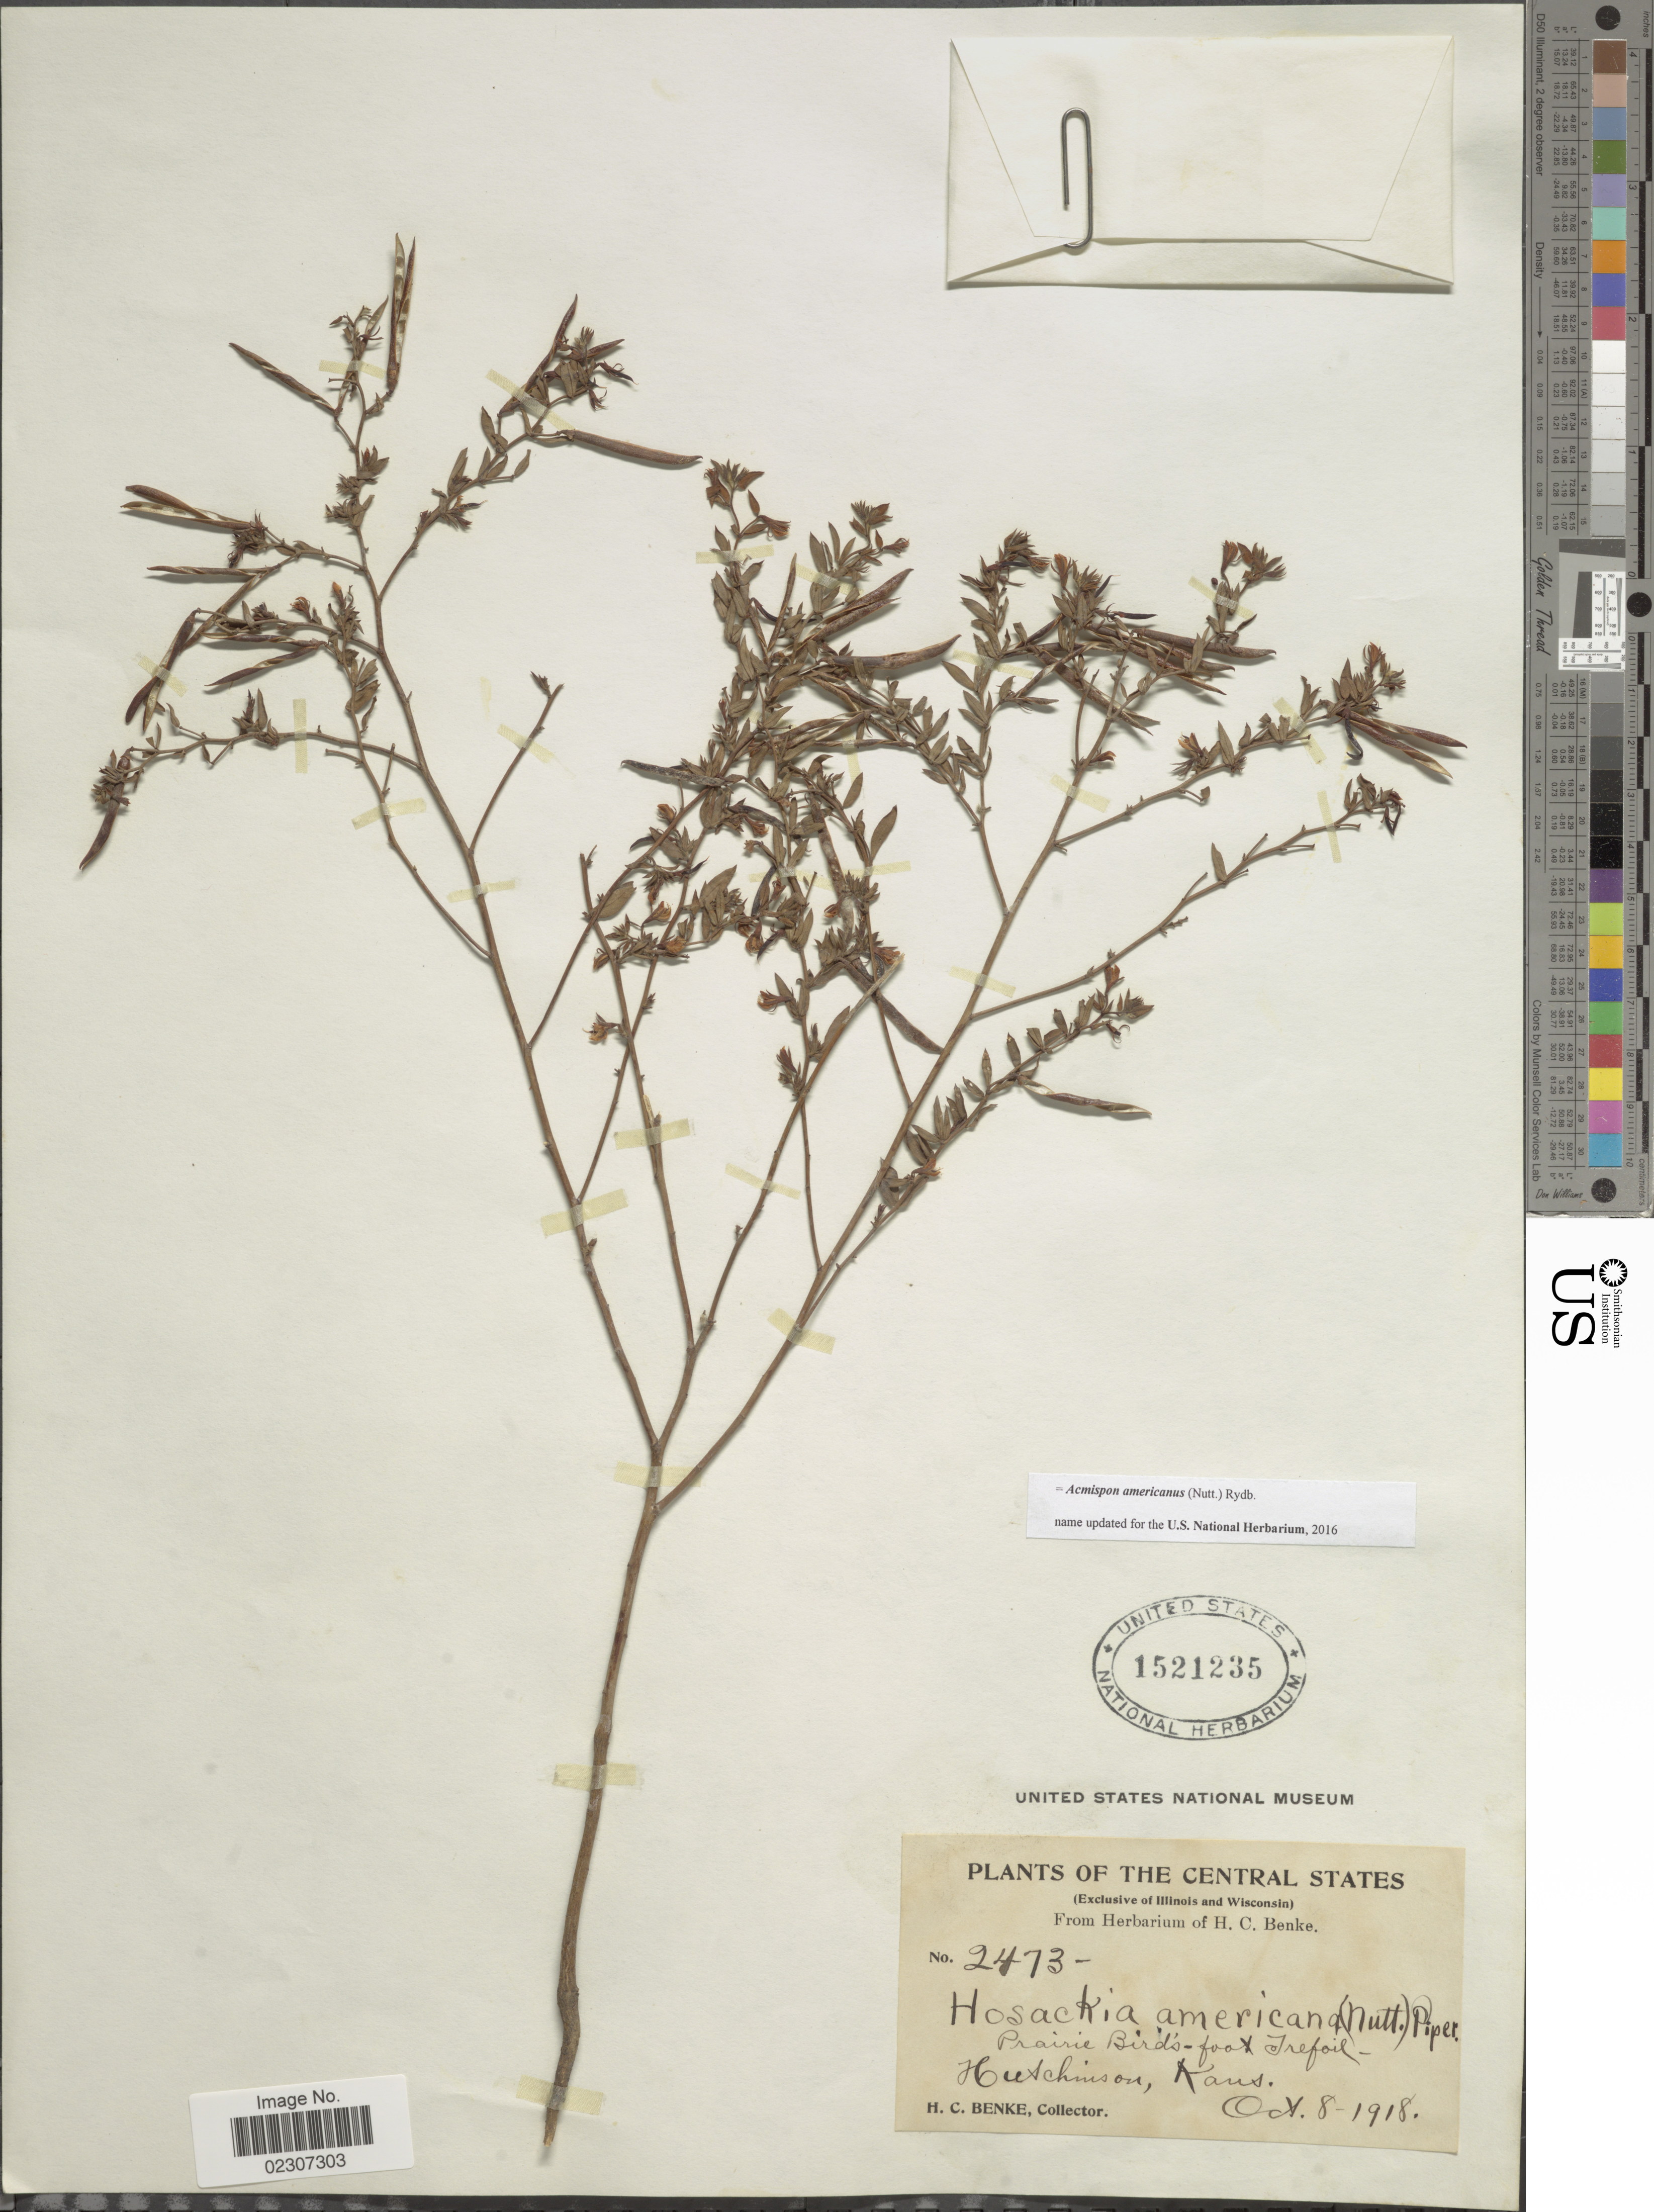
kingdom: Plantae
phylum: Tracheophyta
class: Magnoliopsida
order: Fabales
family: Fabaceae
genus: Acmispon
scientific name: Acmispon americanus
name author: (Nutt.) Rydb.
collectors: H. Benke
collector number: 2473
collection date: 1918-10-08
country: United States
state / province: Kansas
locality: Hutchinson, Kans.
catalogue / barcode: US 1521235